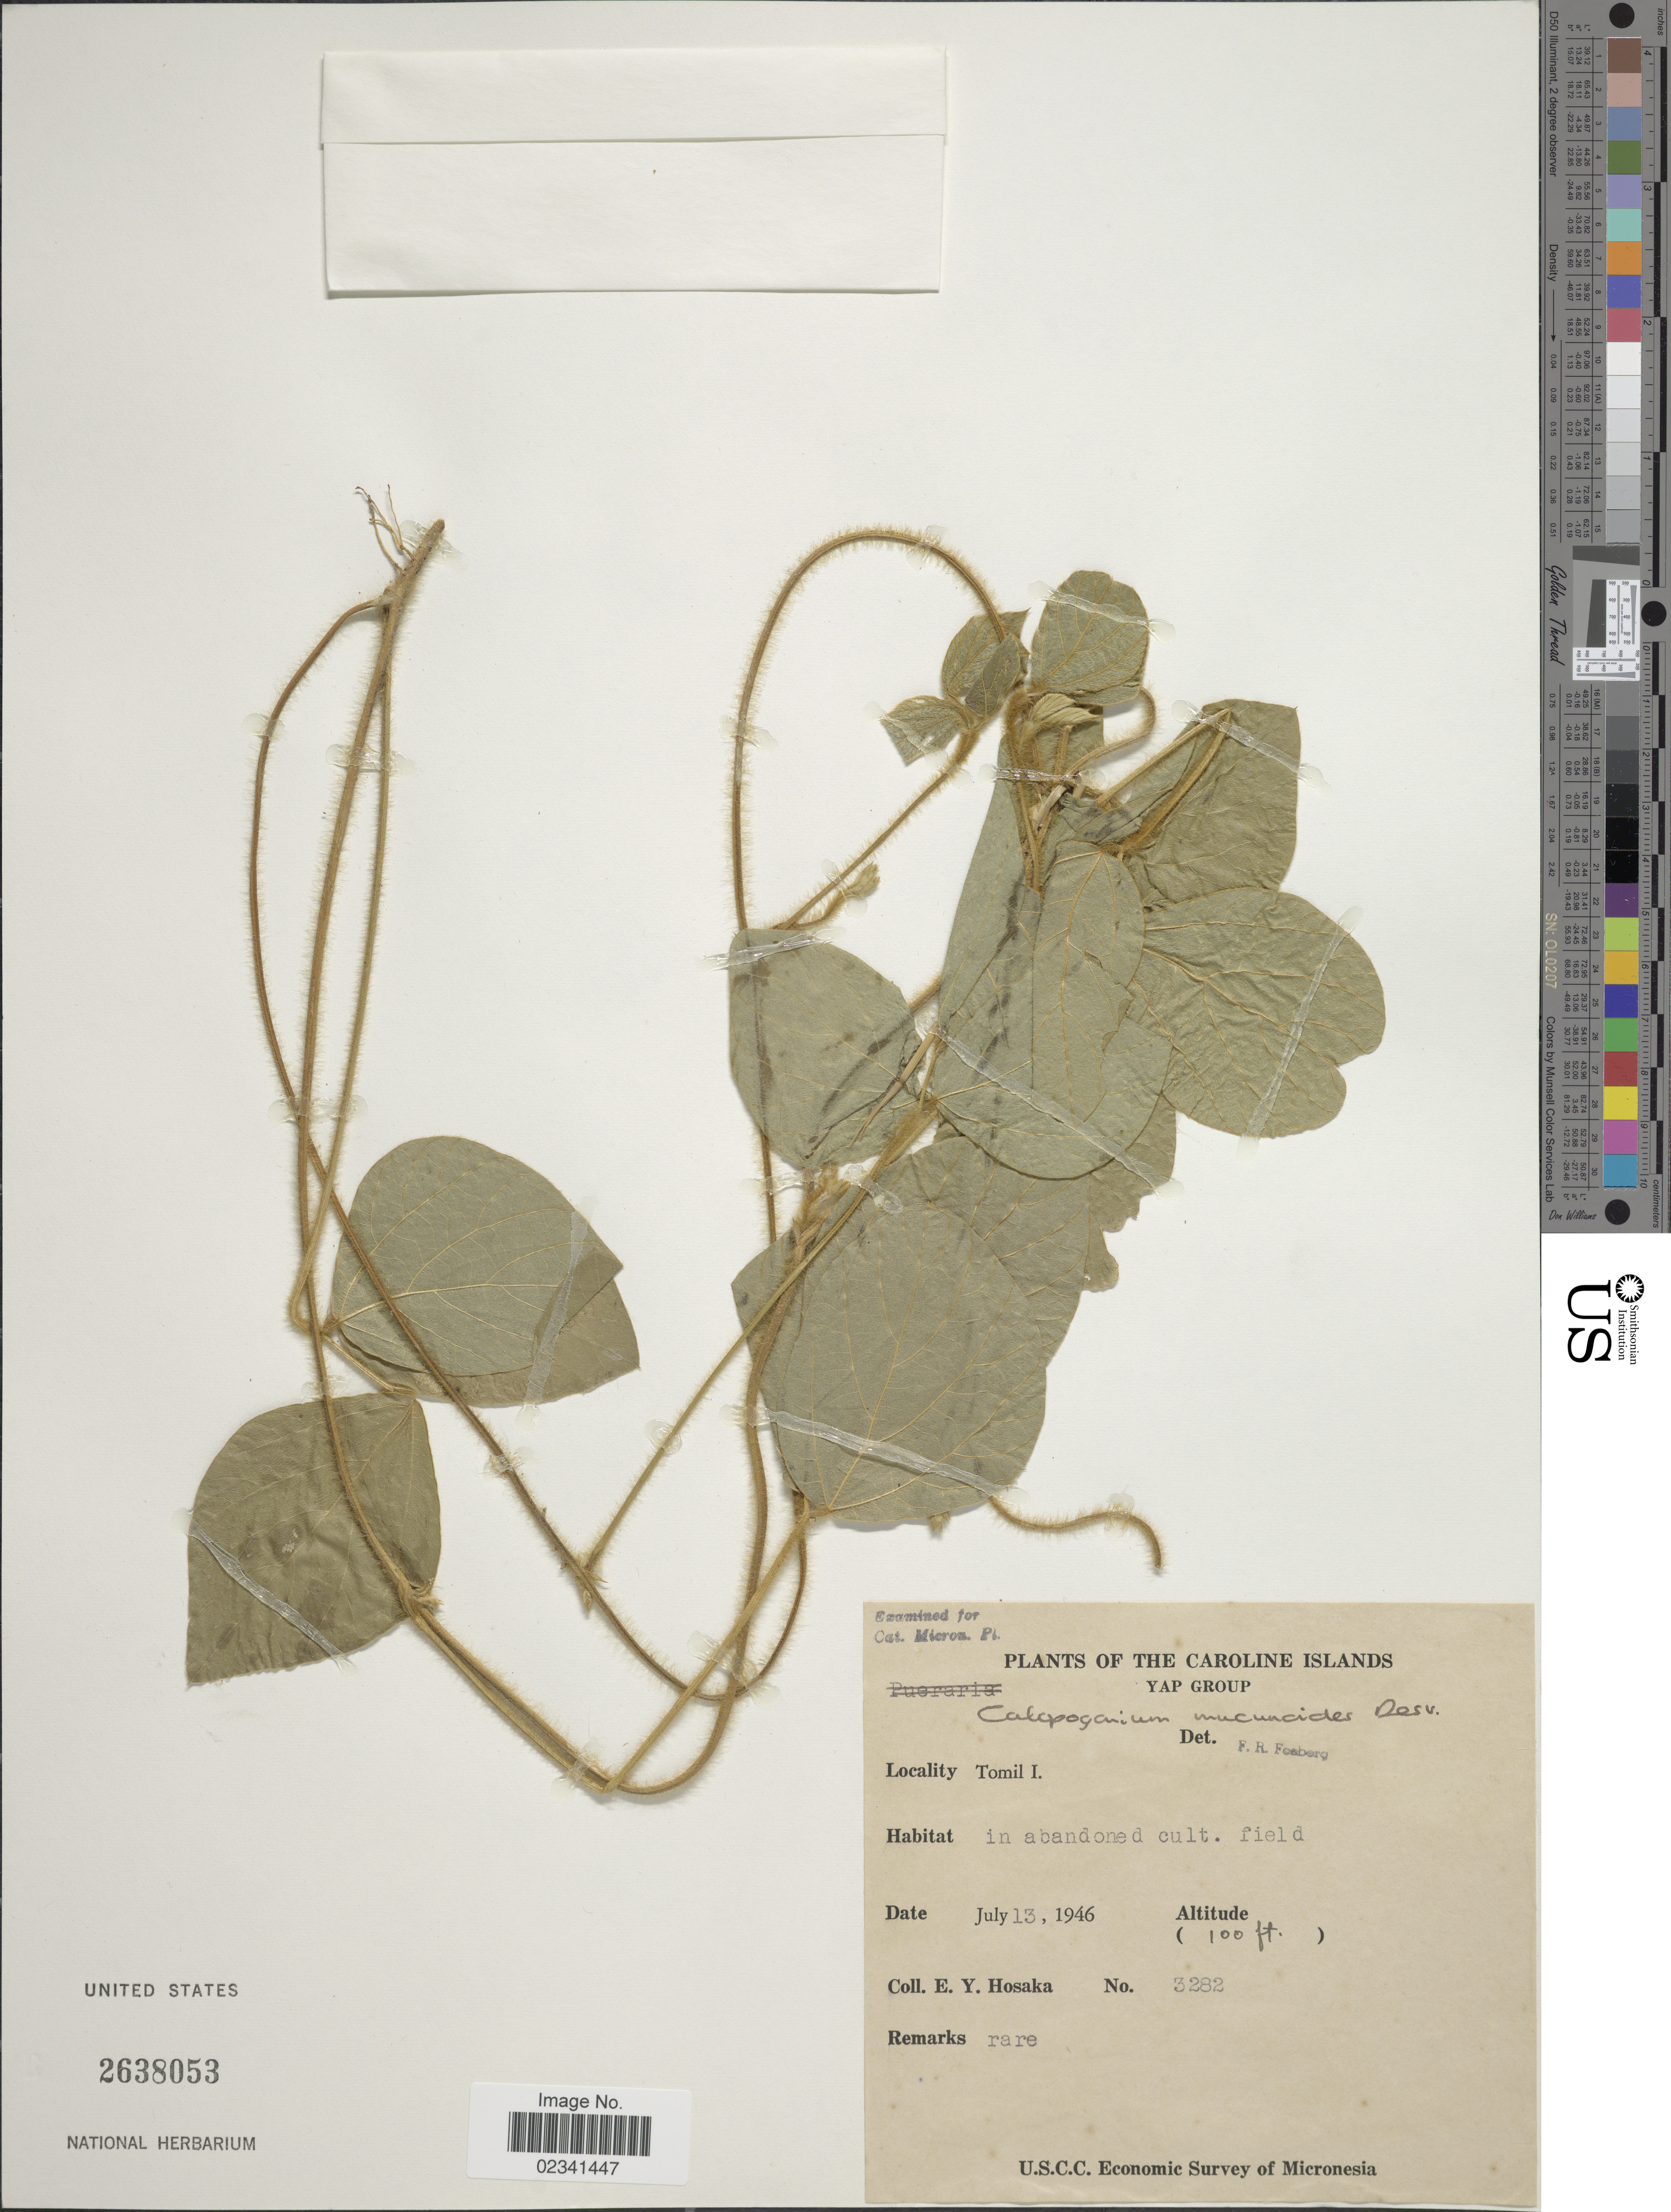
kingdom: Plantae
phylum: Tracheophyta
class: Magnoliopsida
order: Fabales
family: Fabaceae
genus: Calopogonium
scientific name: Calopogonium mucunoides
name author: Desv.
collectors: E. Y. Hosaka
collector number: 3282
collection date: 1946-07-13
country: Micronesia, Federated States of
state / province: Yap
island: Gagil Tamil [Gagil-Tomil]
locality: The Caroline Islands, Yap Group, Tomil I.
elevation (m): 30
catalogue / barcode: US 2638053